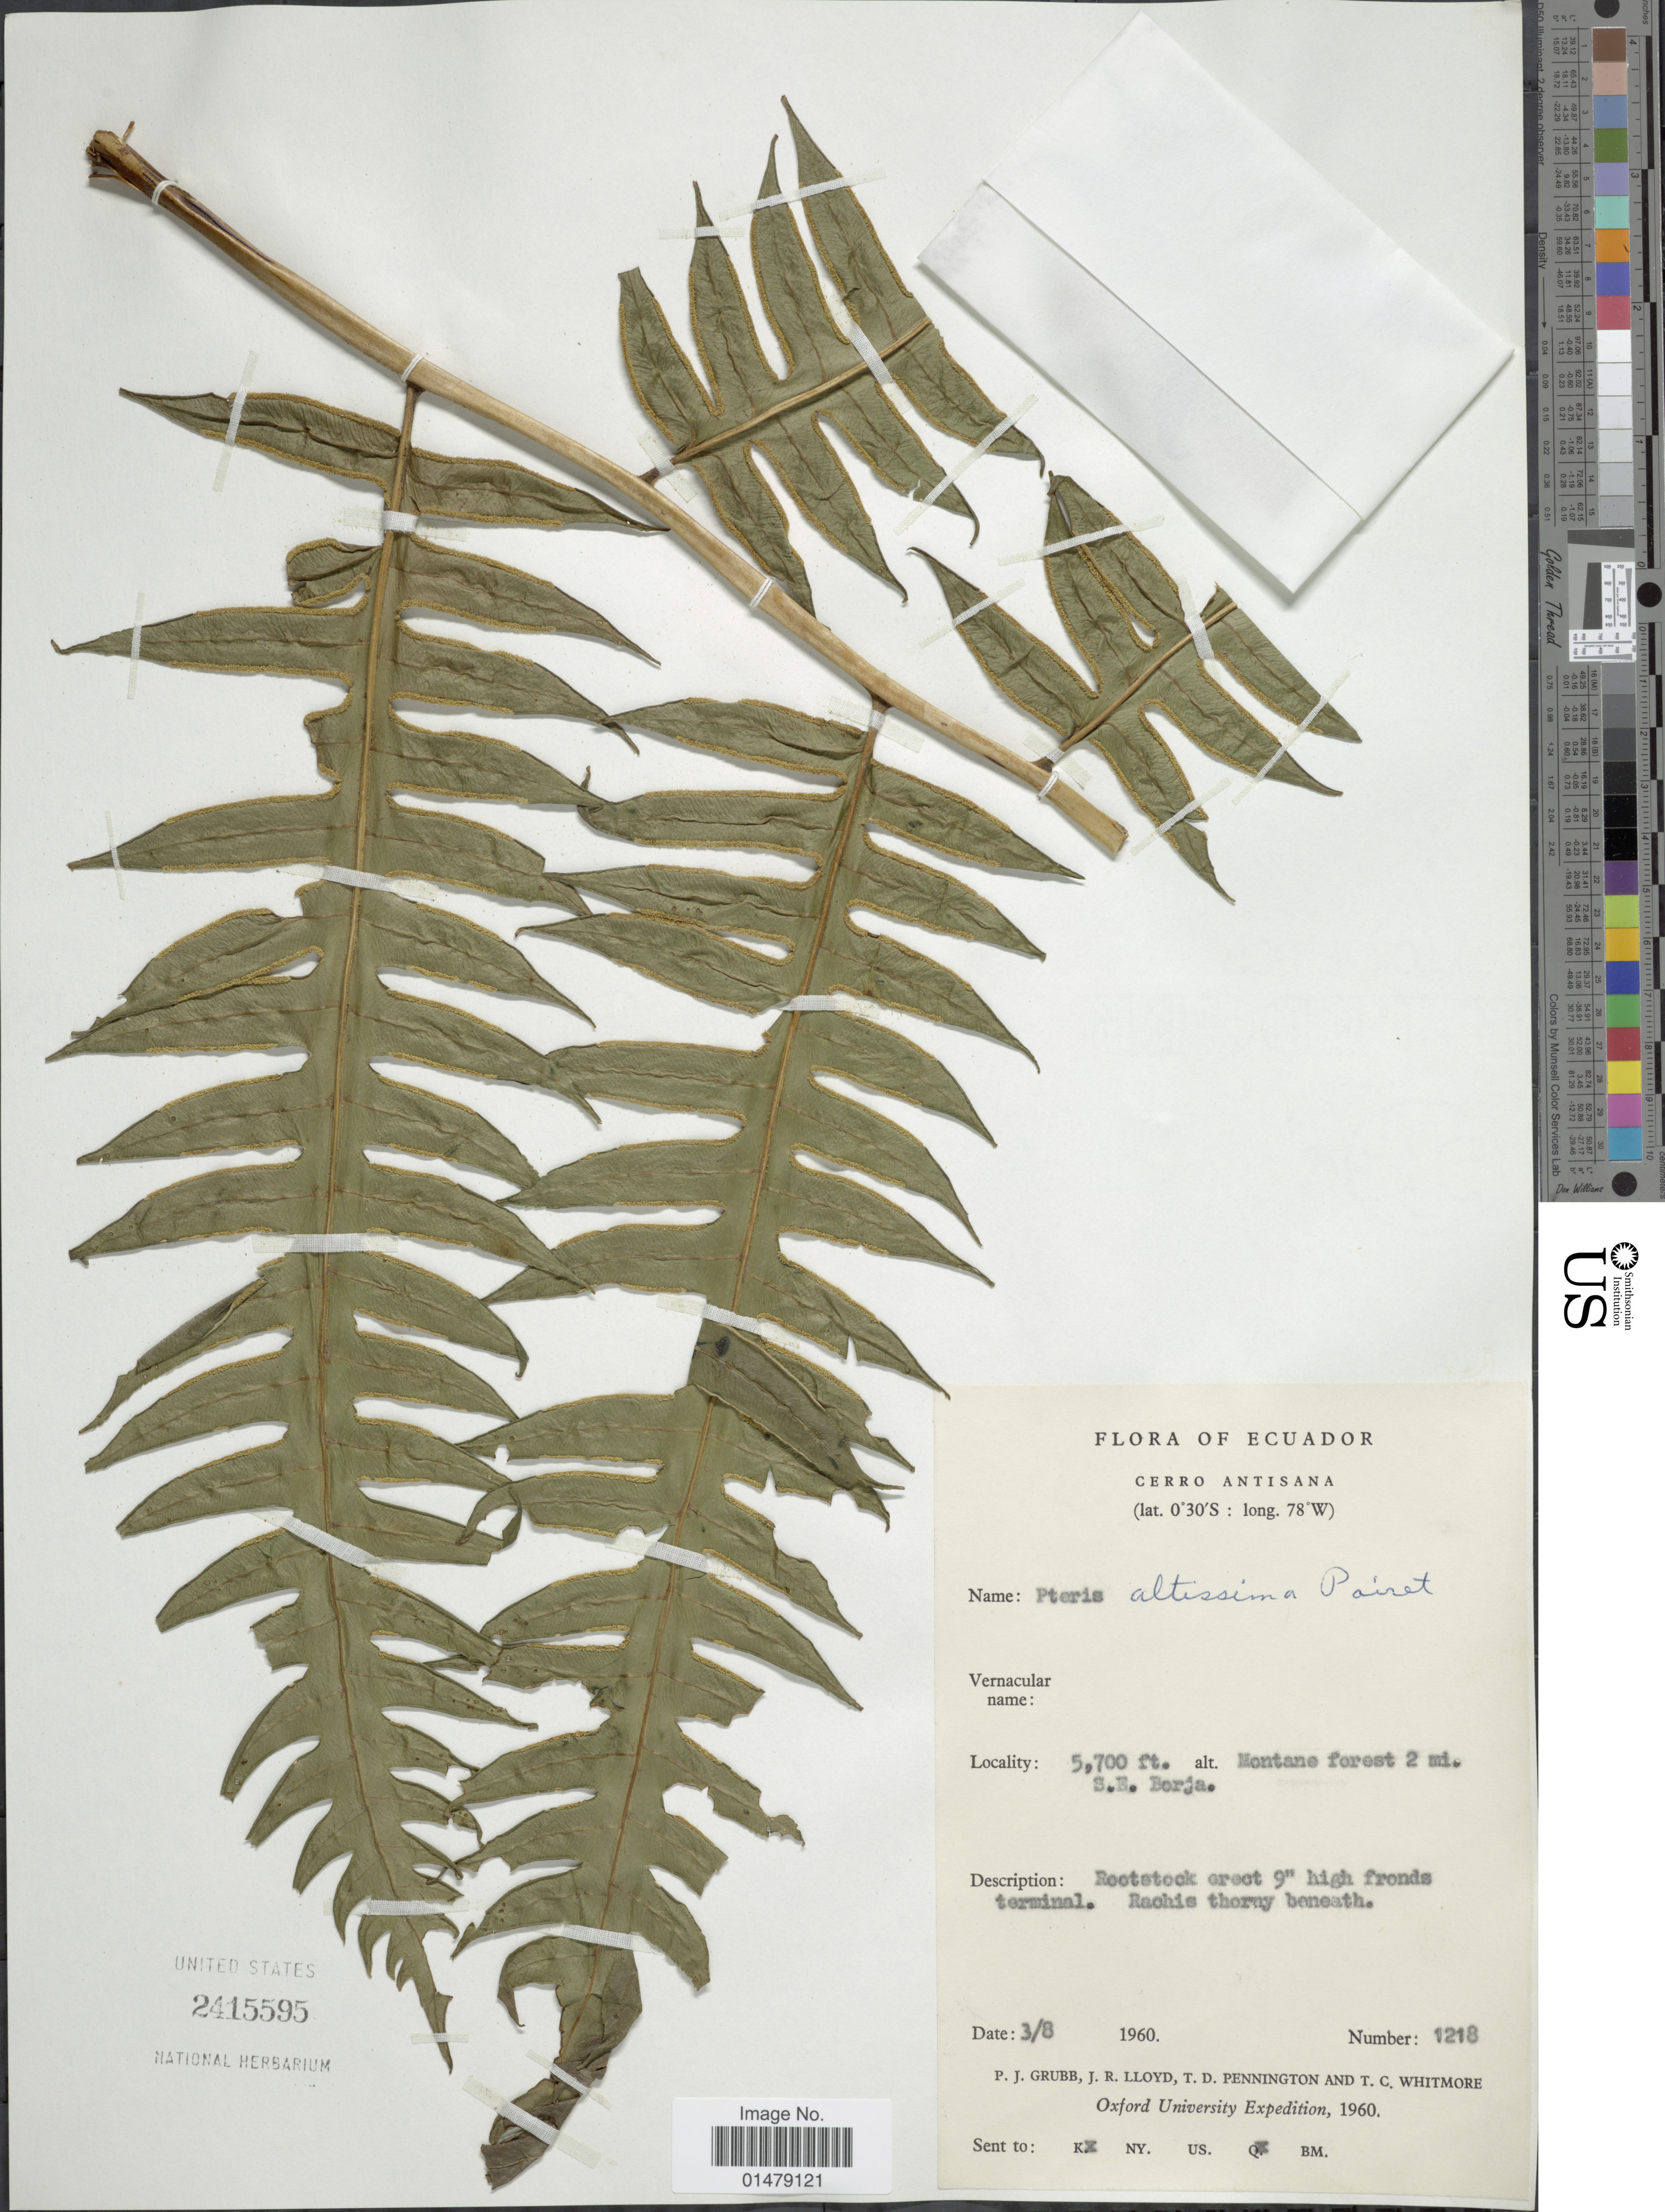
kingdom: Plantae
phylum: Tracheophyta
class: Polypodiopsida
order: Polypodiales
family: Pteridaceae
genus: Pteris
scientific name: Pteris altissima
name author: Poir.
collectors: P. J. Grubb, J. R. Lloyd, T. D. Pennington & T. C. Whitmore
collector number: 1218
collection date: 1960-08-03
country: Ecuador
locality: Cerro Antisana. Montane forest 2 mi. S.E. Borja.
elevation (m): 1737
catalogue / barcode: US 2415595